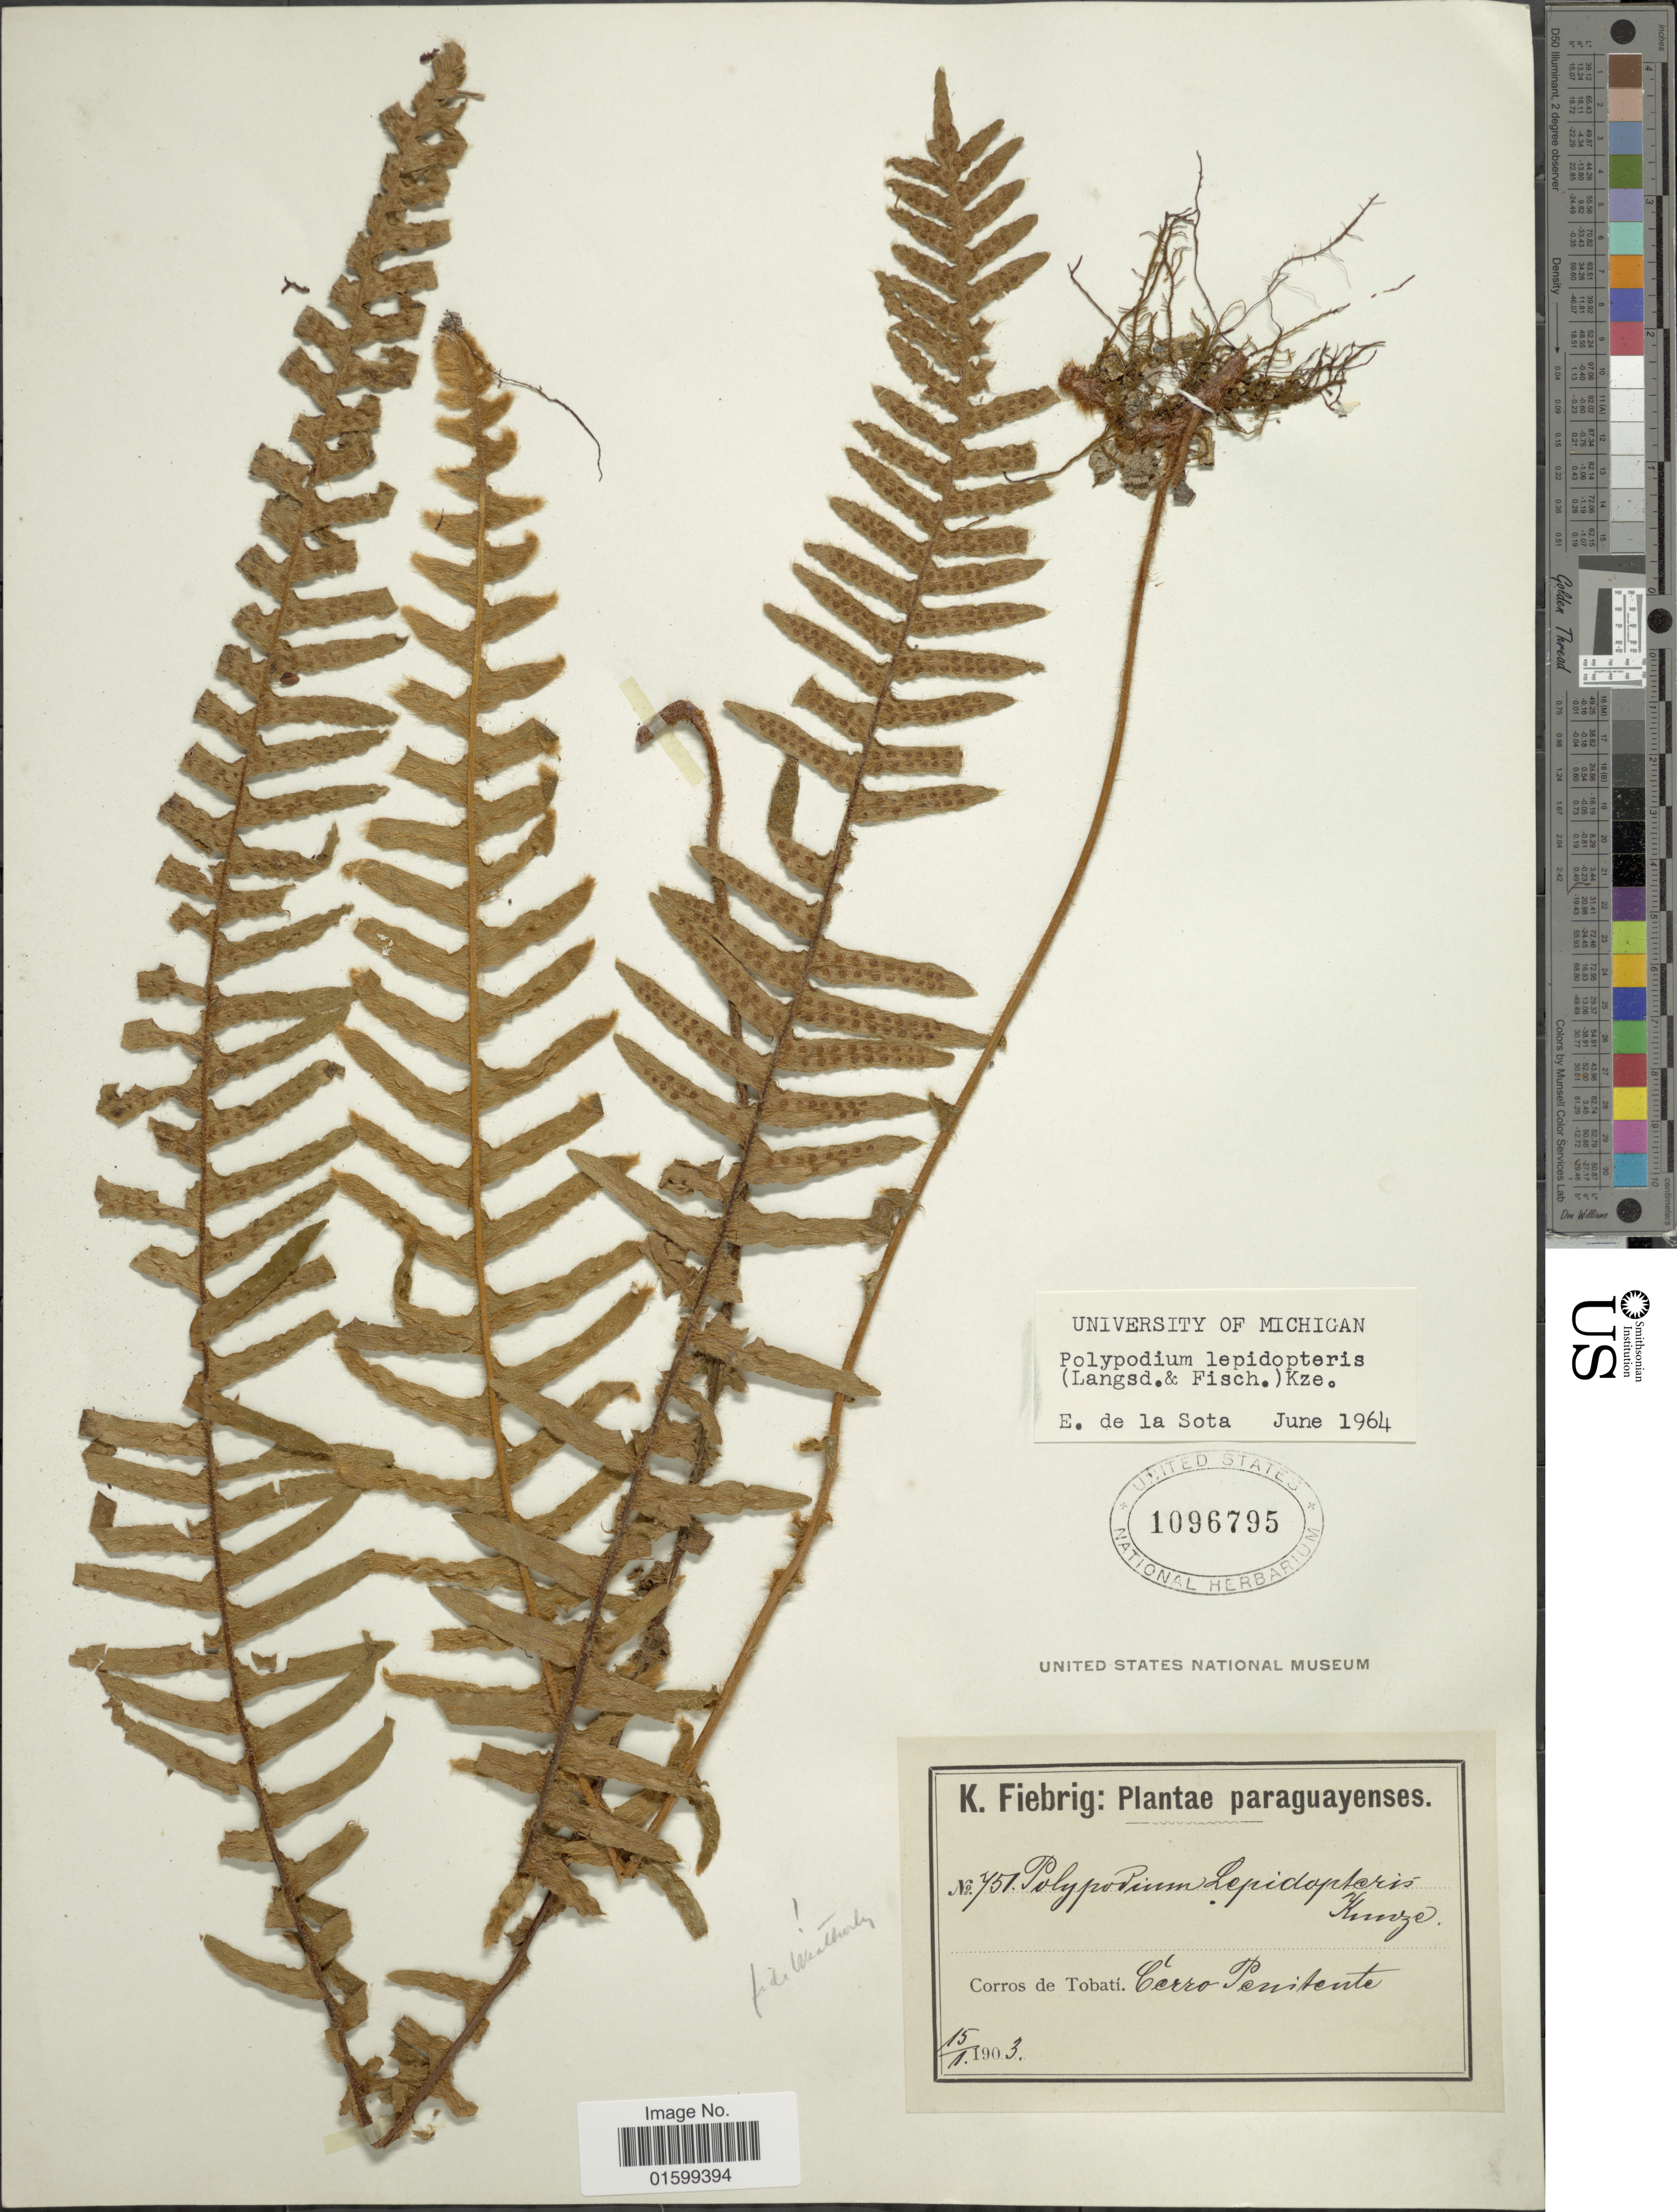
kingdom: Plantae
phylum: Tracheophyta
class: Polypodiopsida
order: Polypodiales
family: Polypodiaceae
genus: Pleopeltis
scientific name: Pleopeltis lepidopteris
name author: (Langsd. & Fisch.) de la Sota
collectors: K. Fiebrig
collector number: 751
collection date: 1903-01-15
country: Paraguay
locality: Corros de Tobatí, Cérro Peitente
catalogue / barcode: US 1096795